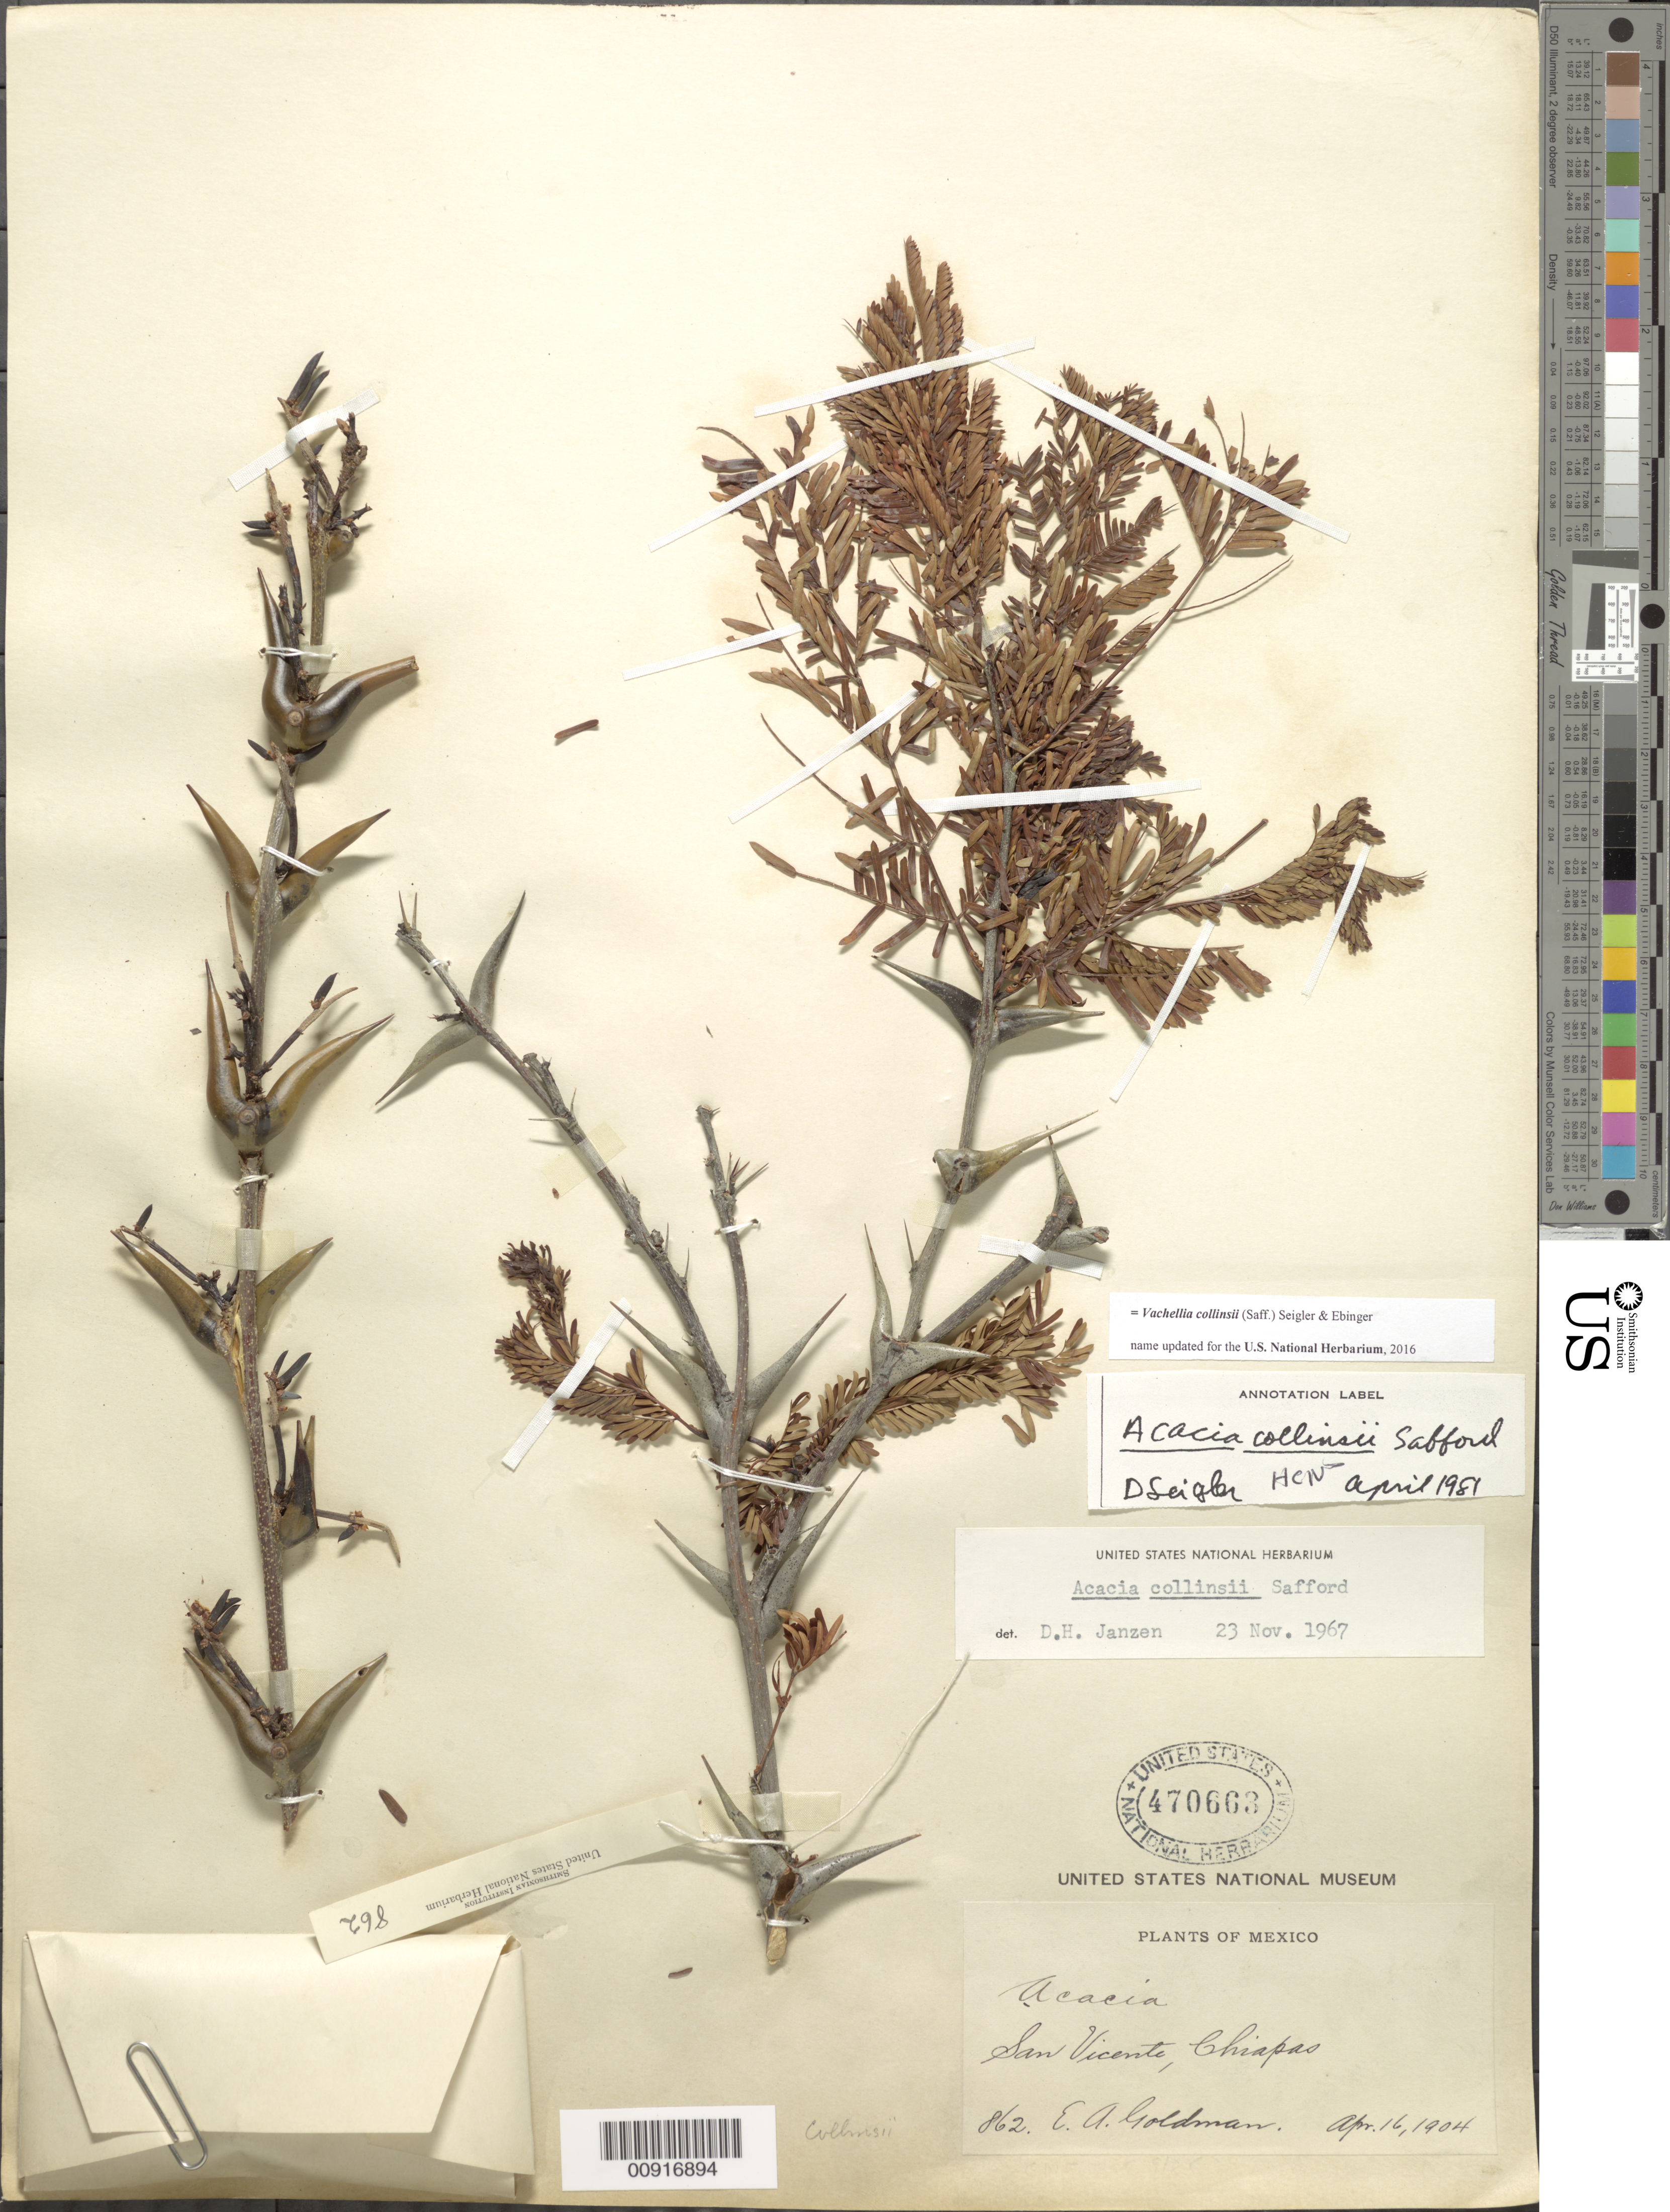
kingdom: Plantae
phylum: Tracheophyta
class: Magnoliopsida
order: Fabales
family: Fabaceae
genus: Vachellia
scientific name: Vachellia collinsii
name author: (Saff.) Seigler & Ebinger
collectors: E. A. Goldman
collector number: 862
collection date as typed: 16 Apr 1904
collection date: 1904-04-16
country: Mexico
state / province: Chiapas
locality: San Vicente, Chiapas.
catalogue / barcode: US 470663